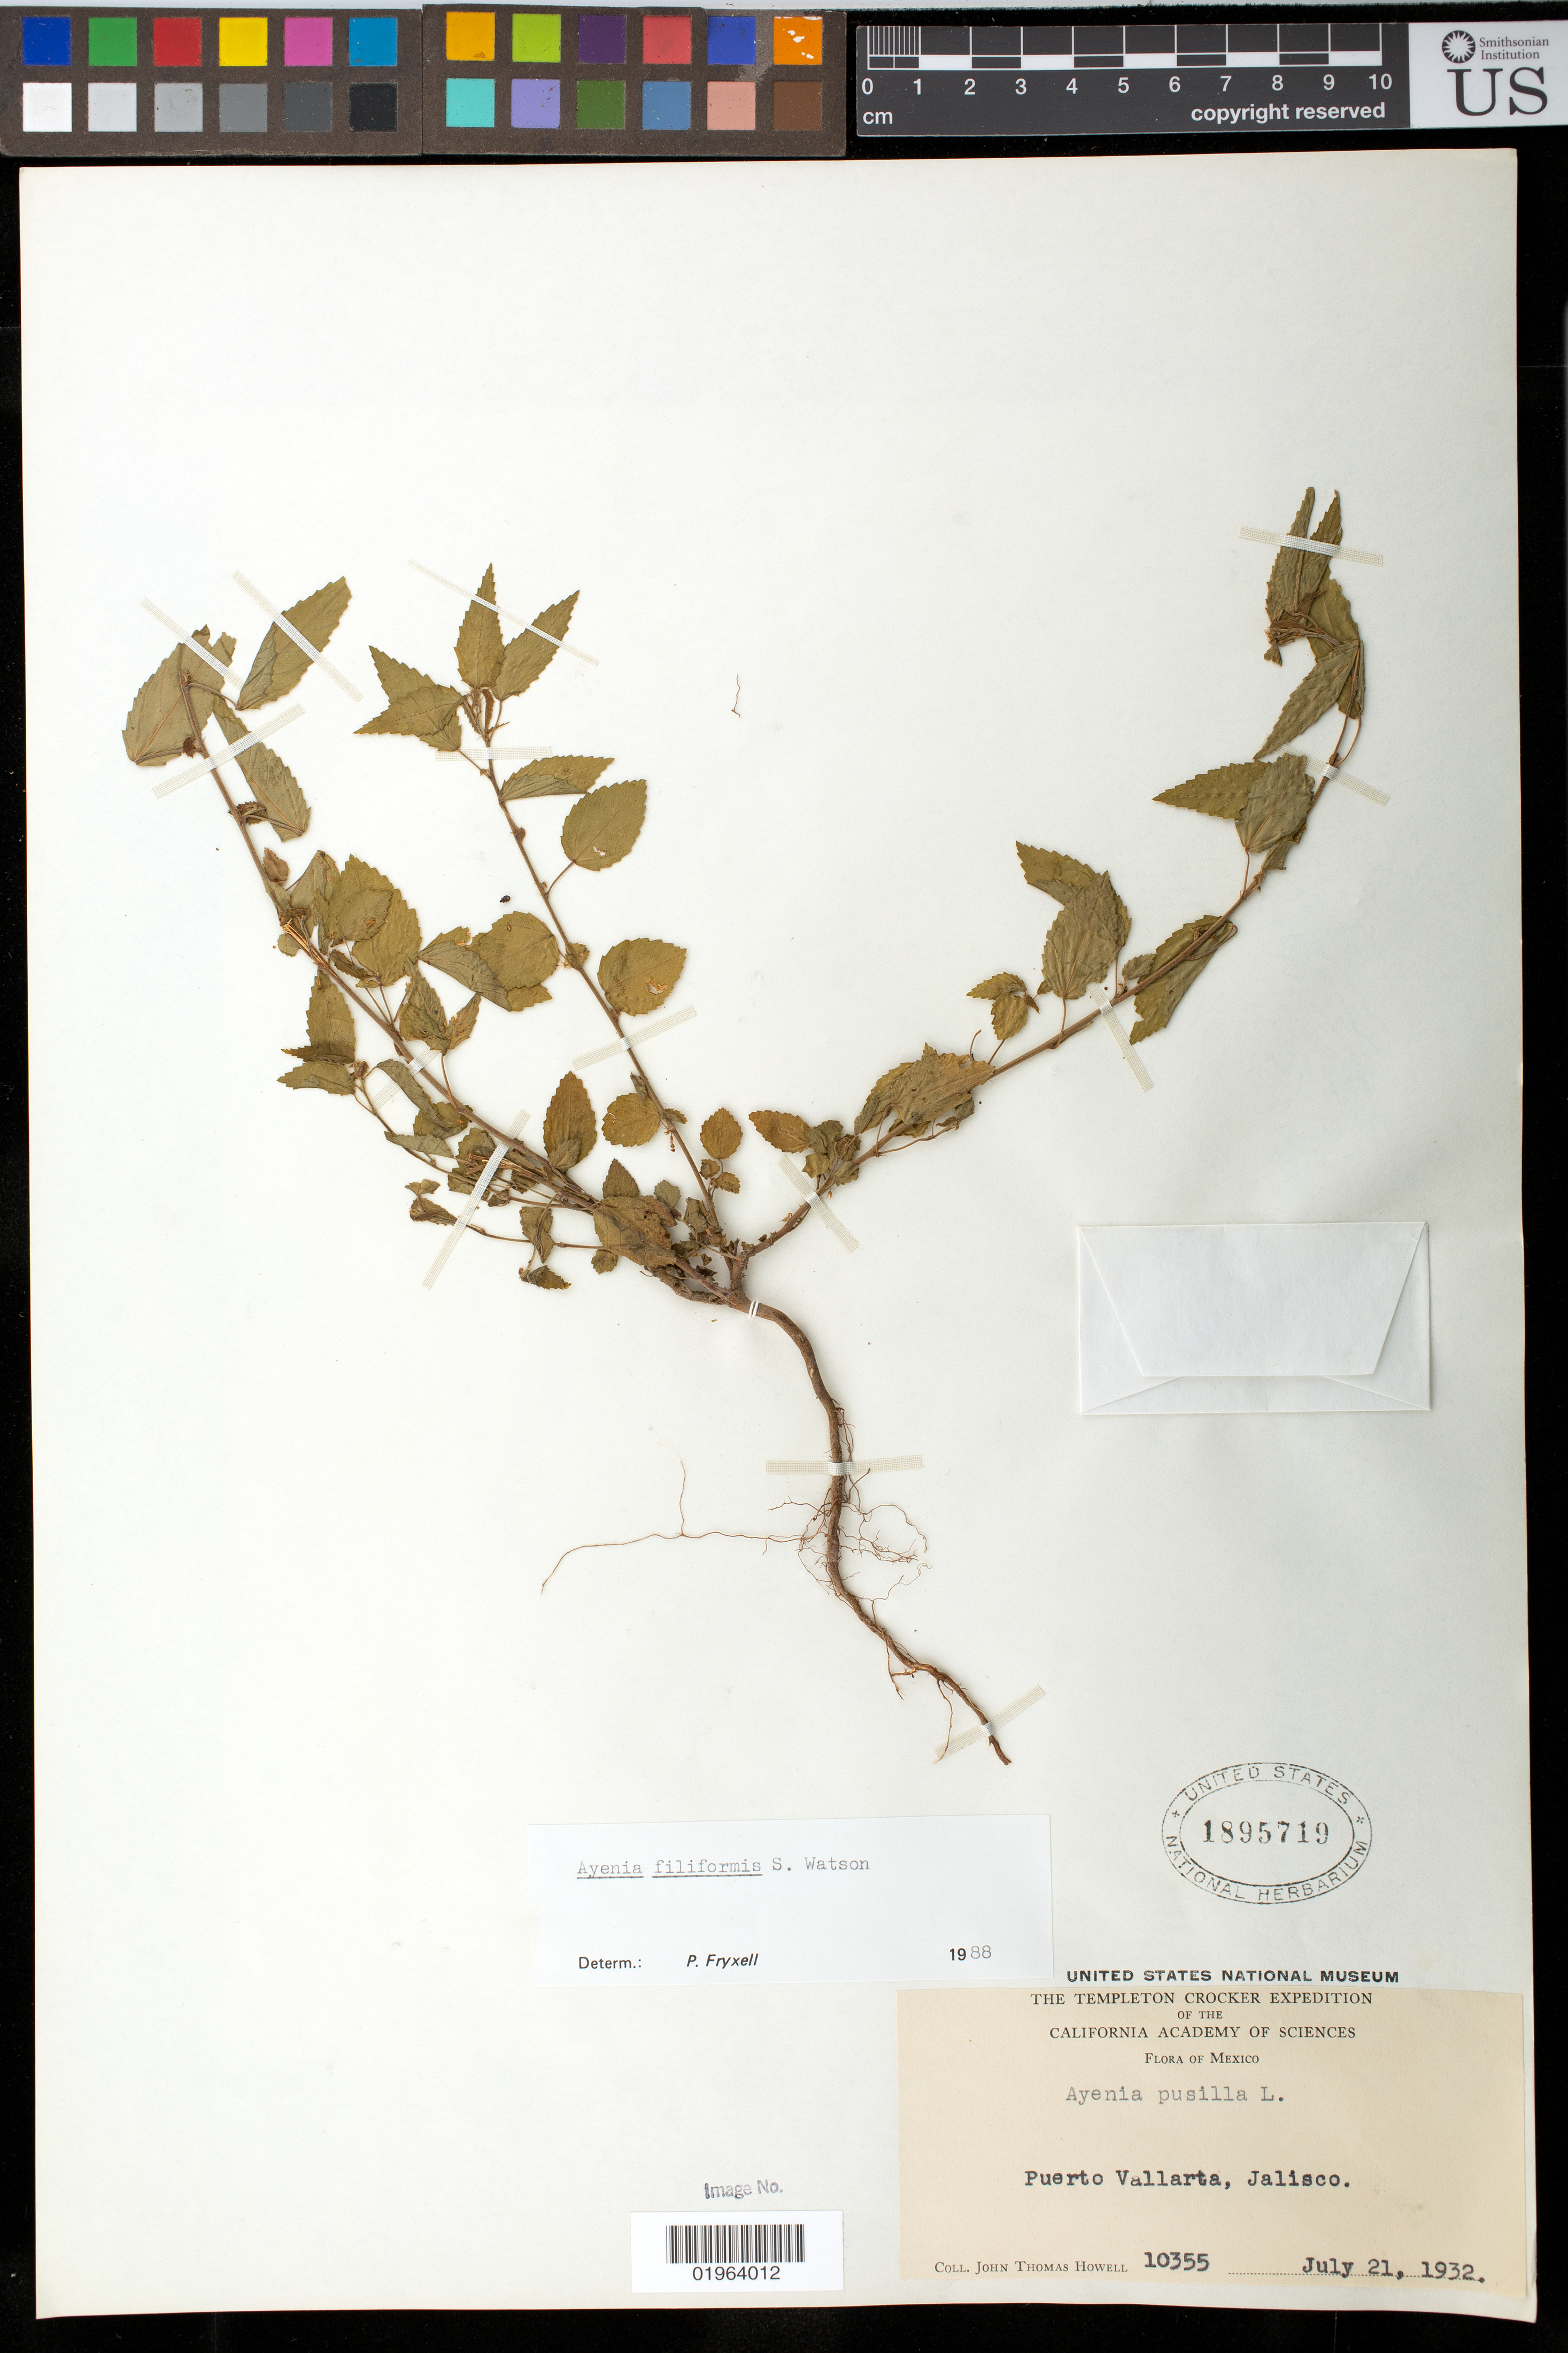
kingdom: Plantae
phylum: Tracheophyta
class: Magnoliopsida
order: Malvales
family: Malvaceae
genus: Ayenia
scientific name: Ayenia filiformis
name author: S. Watson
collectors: J. T. Howell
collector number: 10355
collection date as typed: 21 Jul 1932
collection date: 1932-07-21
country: Mexico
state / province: Jalisco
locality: Puerto Vallarta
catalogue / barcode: US 1895719